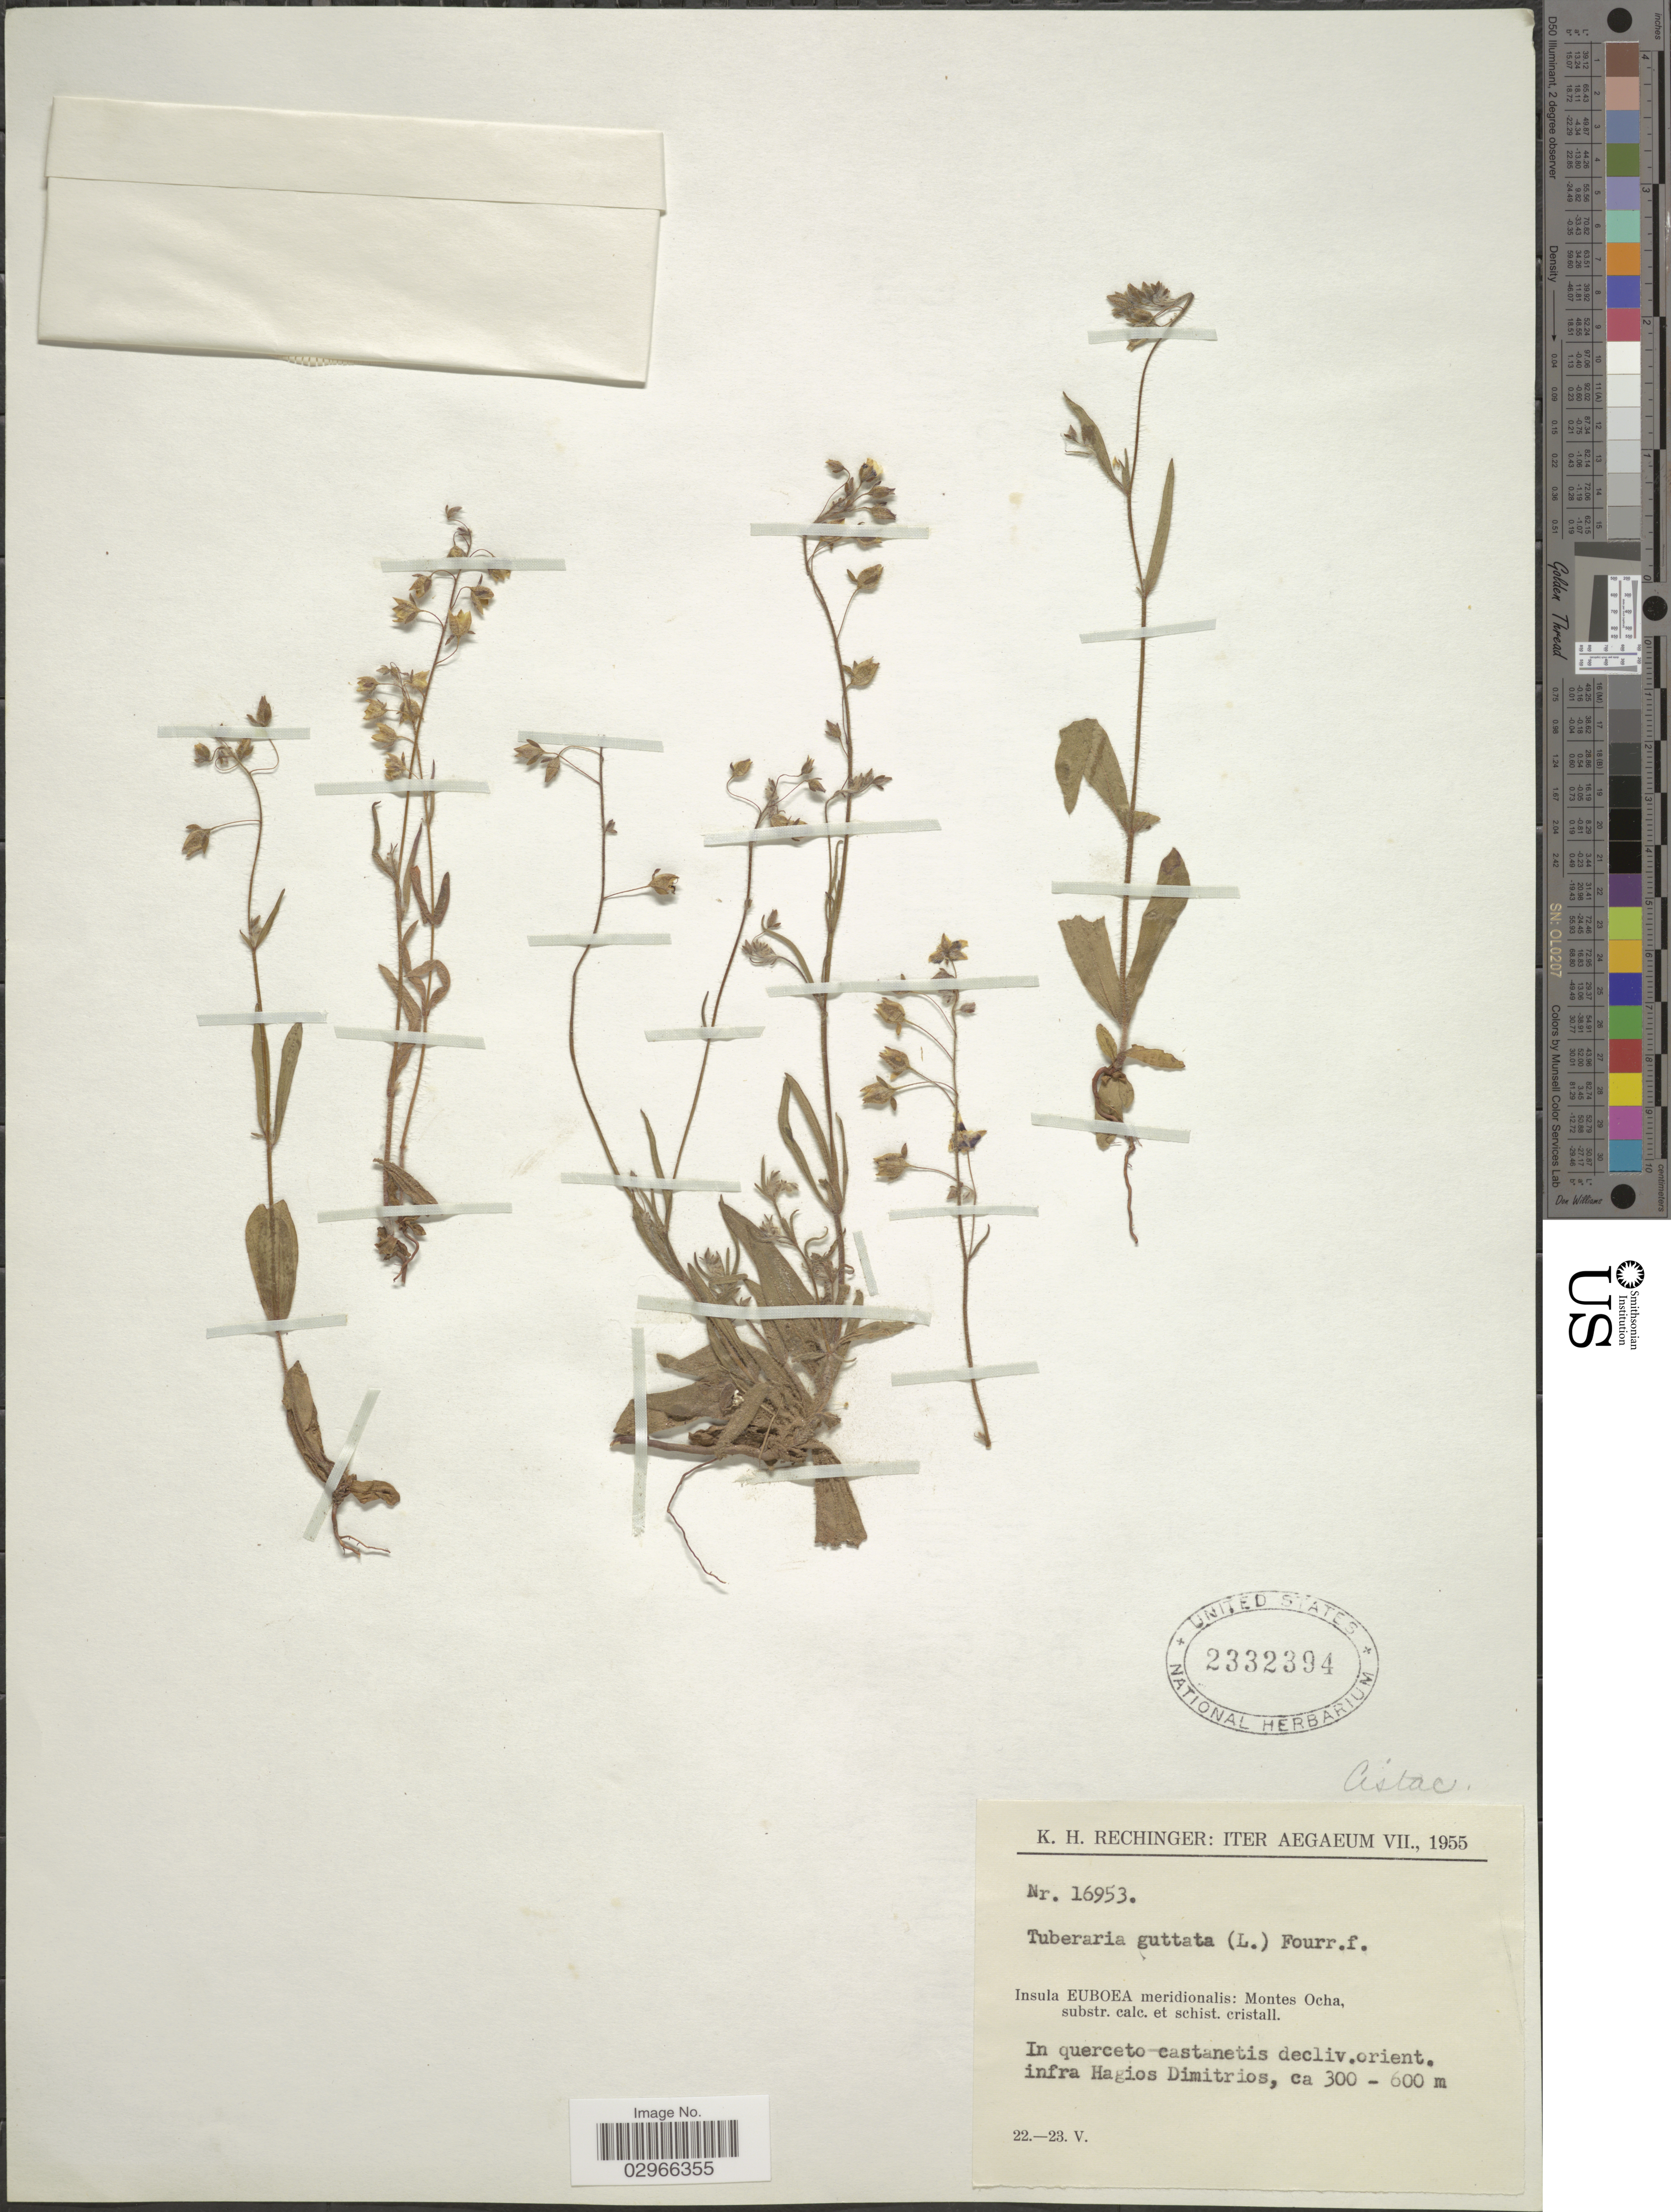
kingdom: Plantae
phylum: Tracheophyta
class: Magnoliopsida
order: Malvales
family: Cistaceae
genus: Tuberaria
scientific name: Tuberaria guttata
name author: (L.) Fourr.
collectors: K. H. Rechinger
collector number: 16953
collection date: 1955-05-22/1955-05-23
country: Greece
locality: Aegaeum. Insula Euboea meridionalis: Montes Ocha, substr. calc. et schist. cristall. In querceto-castanetis decliv. orient. infra Hagios Dimitros.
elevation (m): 300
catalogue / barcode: US 2332394